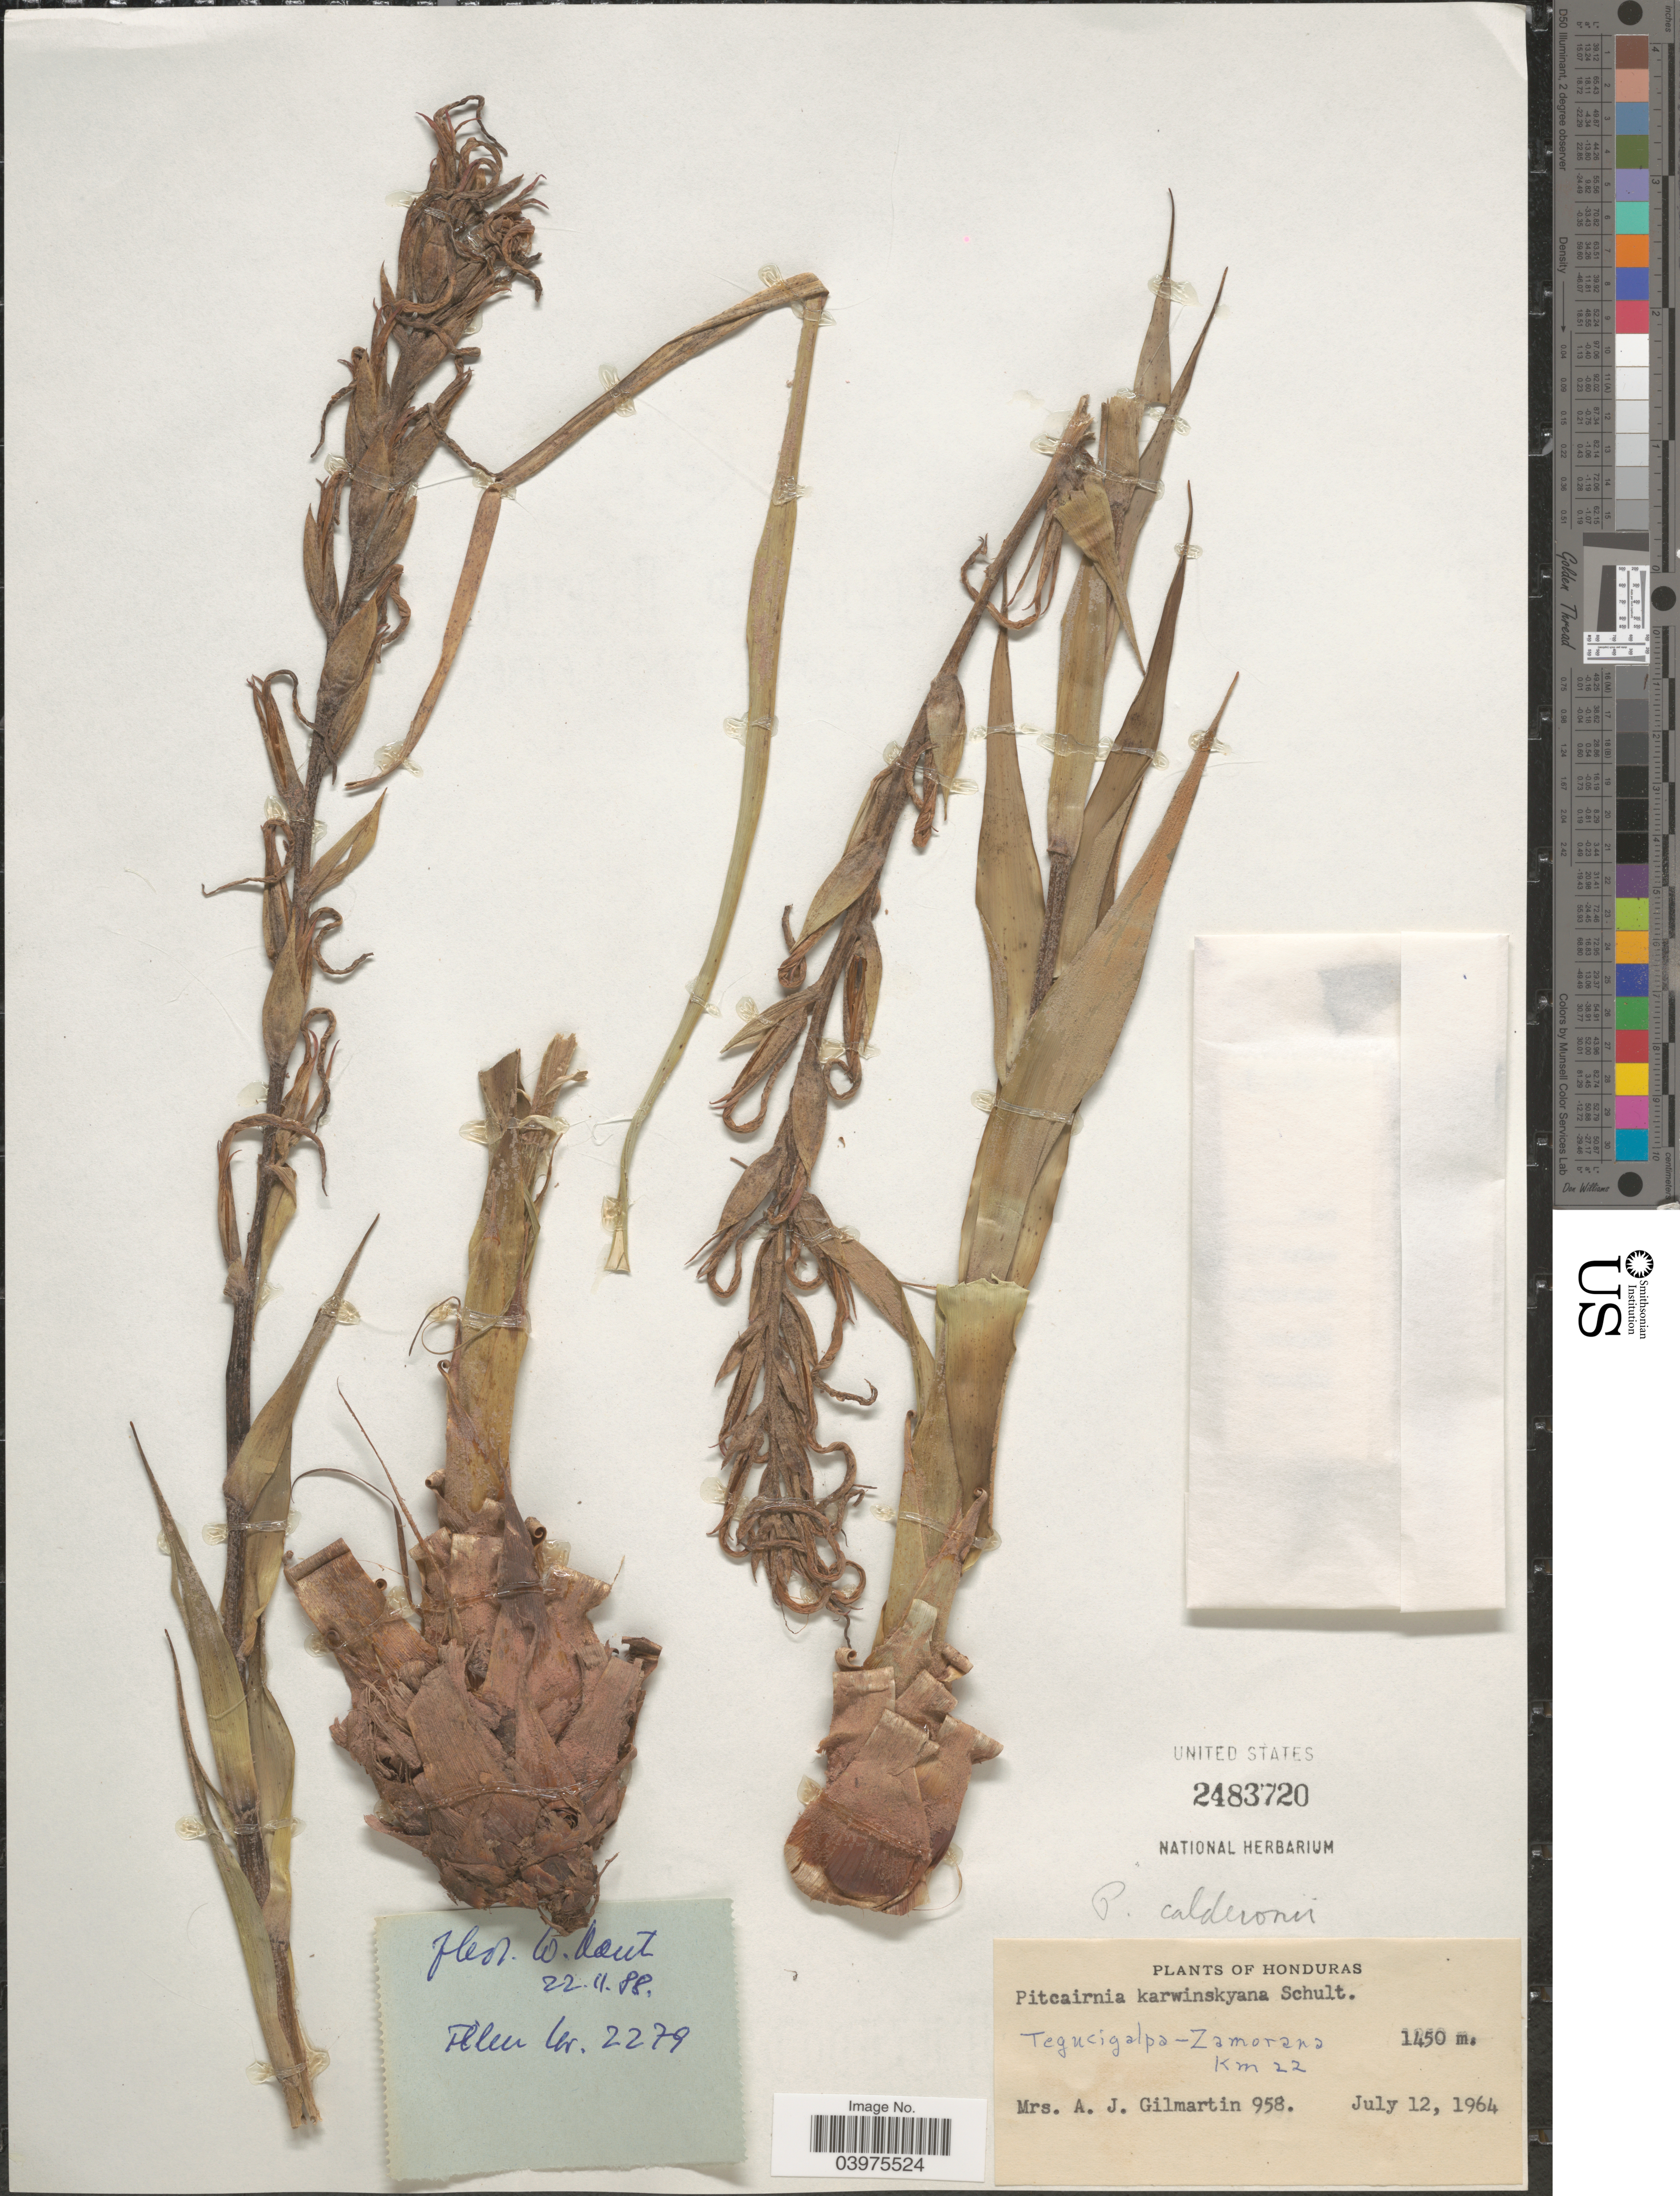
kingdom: Plantae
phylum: Tracheophyta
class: Liliopsida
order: Poales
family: Bromeliaceae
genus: Pitcairnia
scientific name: Pitcairnia calderonii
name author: Standl. & L.B. Sm.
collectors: A. J. Gilmartin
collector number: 958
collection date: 1964-07-12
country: Honduras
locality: Tegucigalpa-Zamorana Km 22.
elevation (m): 1450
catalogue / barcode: US 2483720